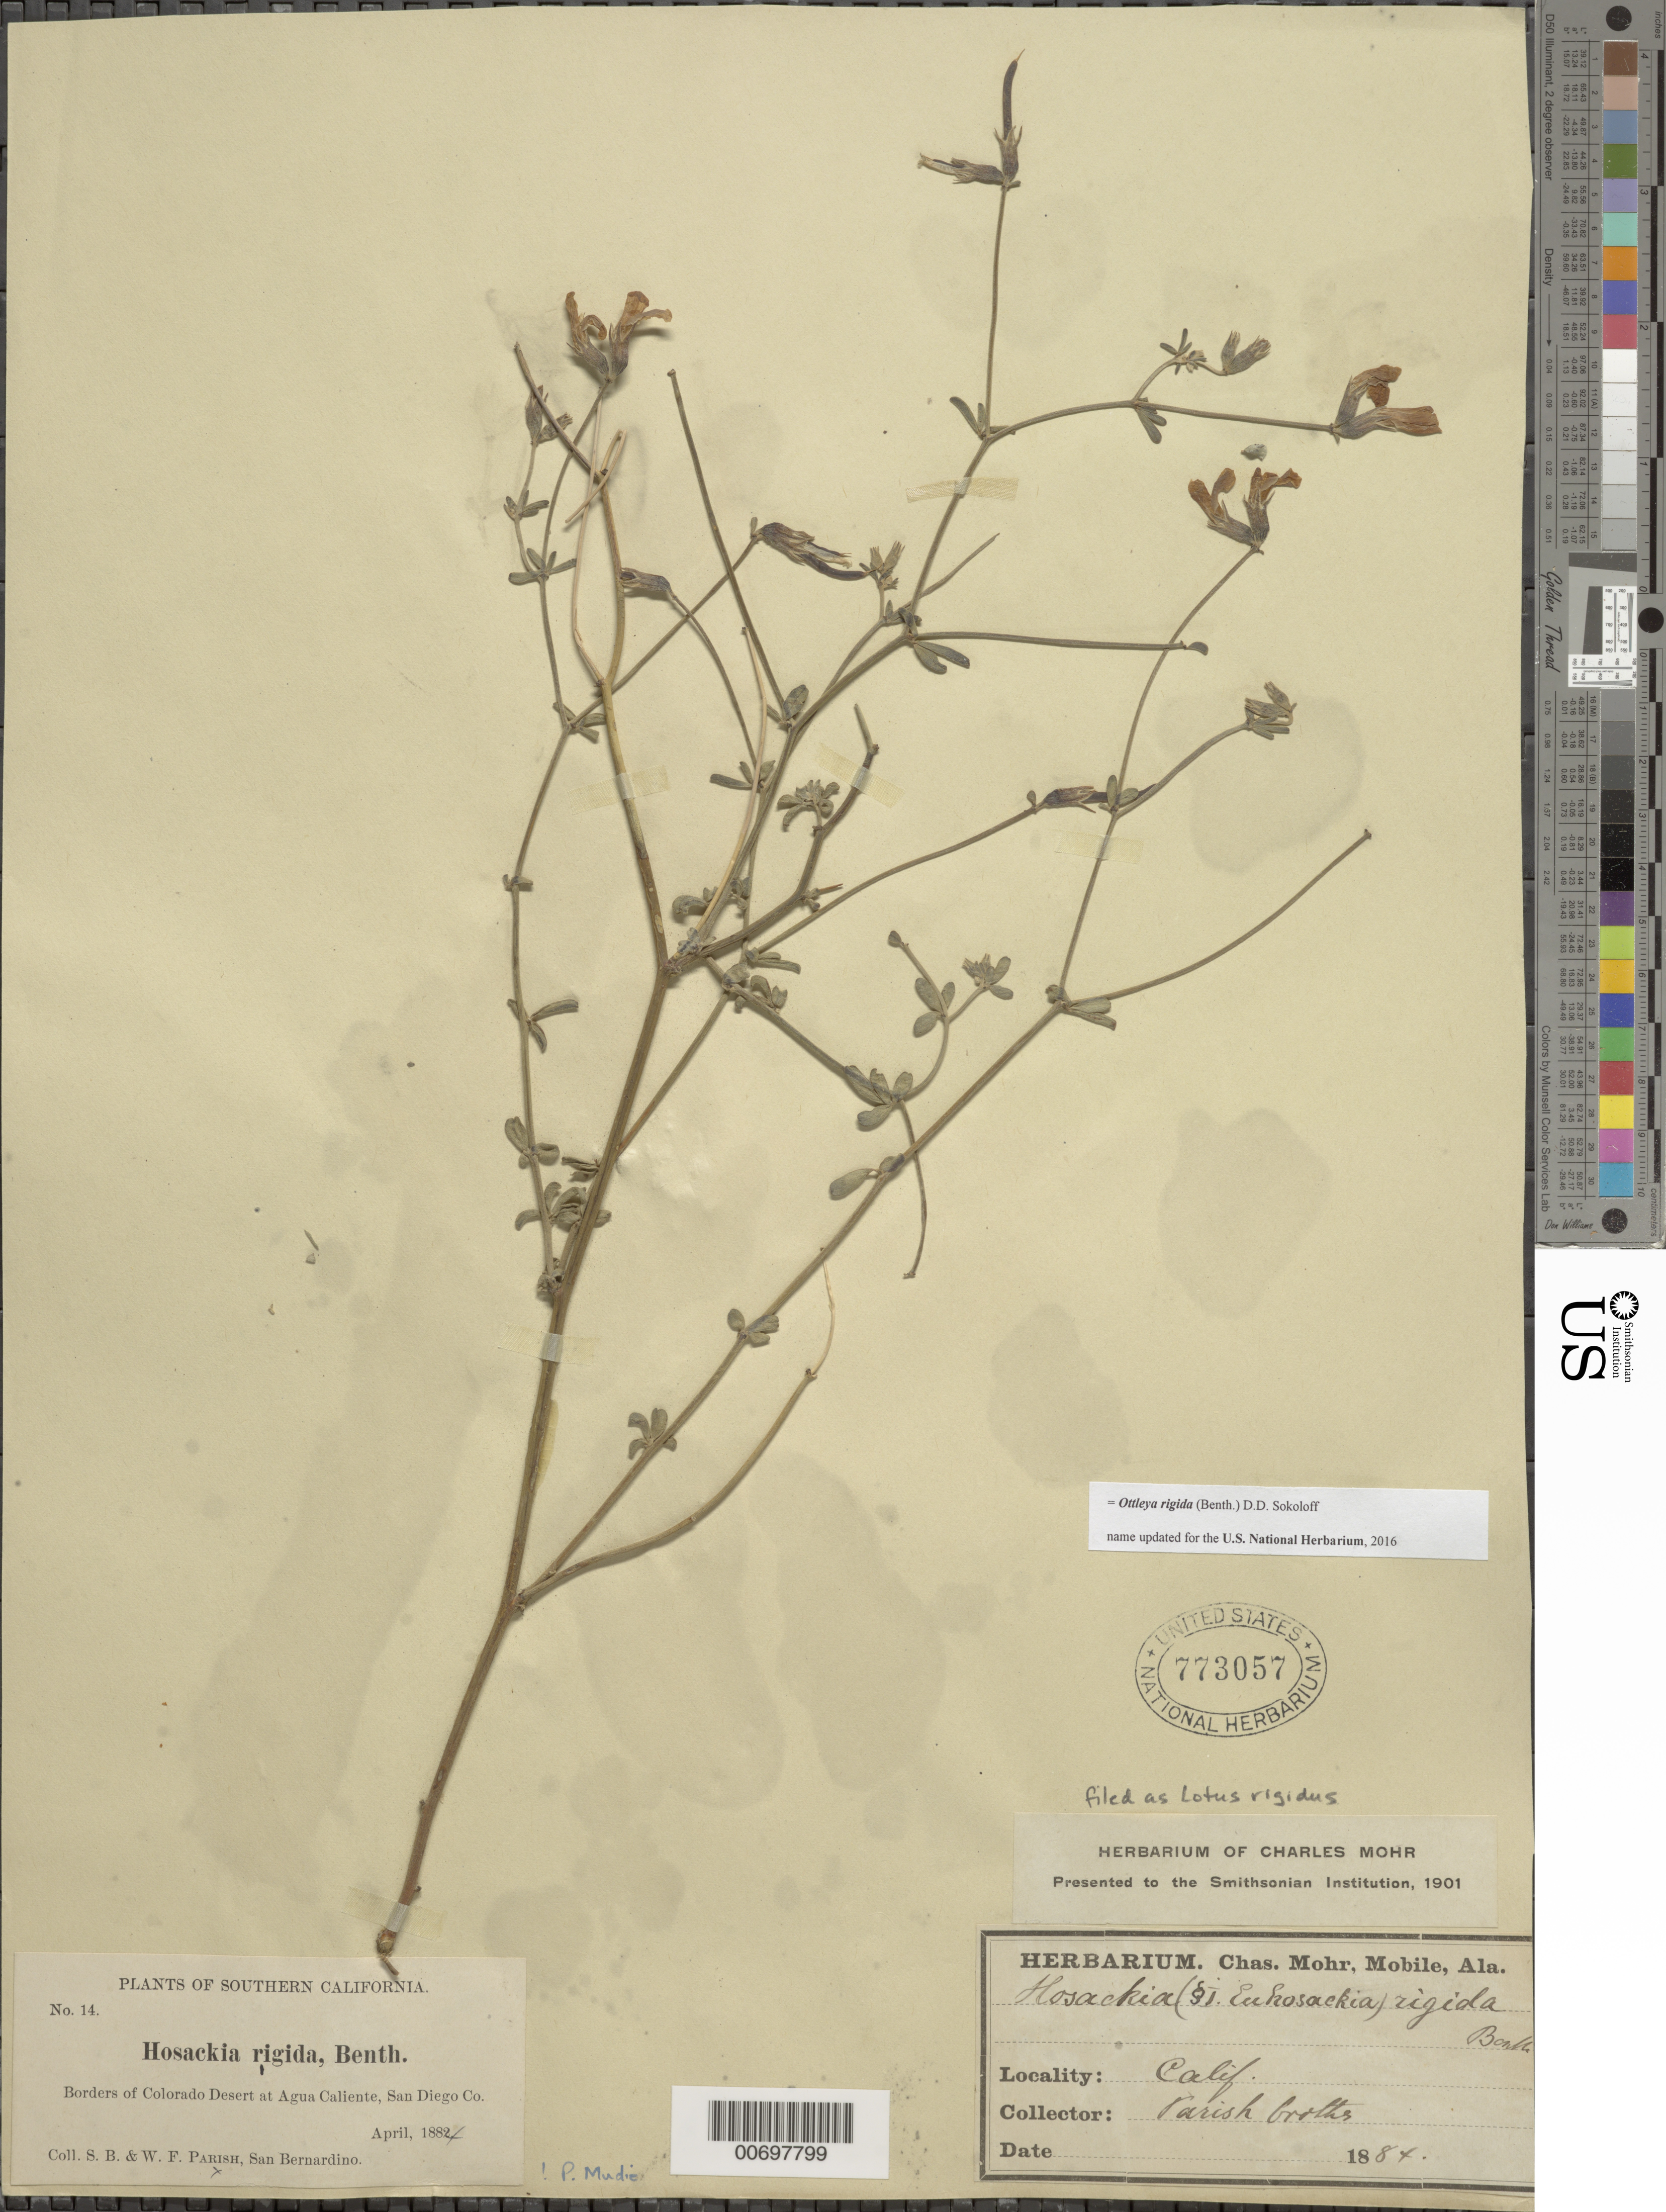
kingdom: Plantae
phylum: Tracheophyta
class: Magnoliopsida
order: Fabales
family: Fabaceae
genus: Ottleya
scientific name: Ottleya rigida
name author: (Benth.) D.D. Sokoloff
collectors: S. B. Parish & W. F. Parish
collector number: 14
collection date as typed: Apr 1884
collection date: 1884-04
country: United States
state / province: California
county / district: Riverside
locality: Borders of Colorado Desert and Agua Caliente.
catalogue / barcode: US 773057